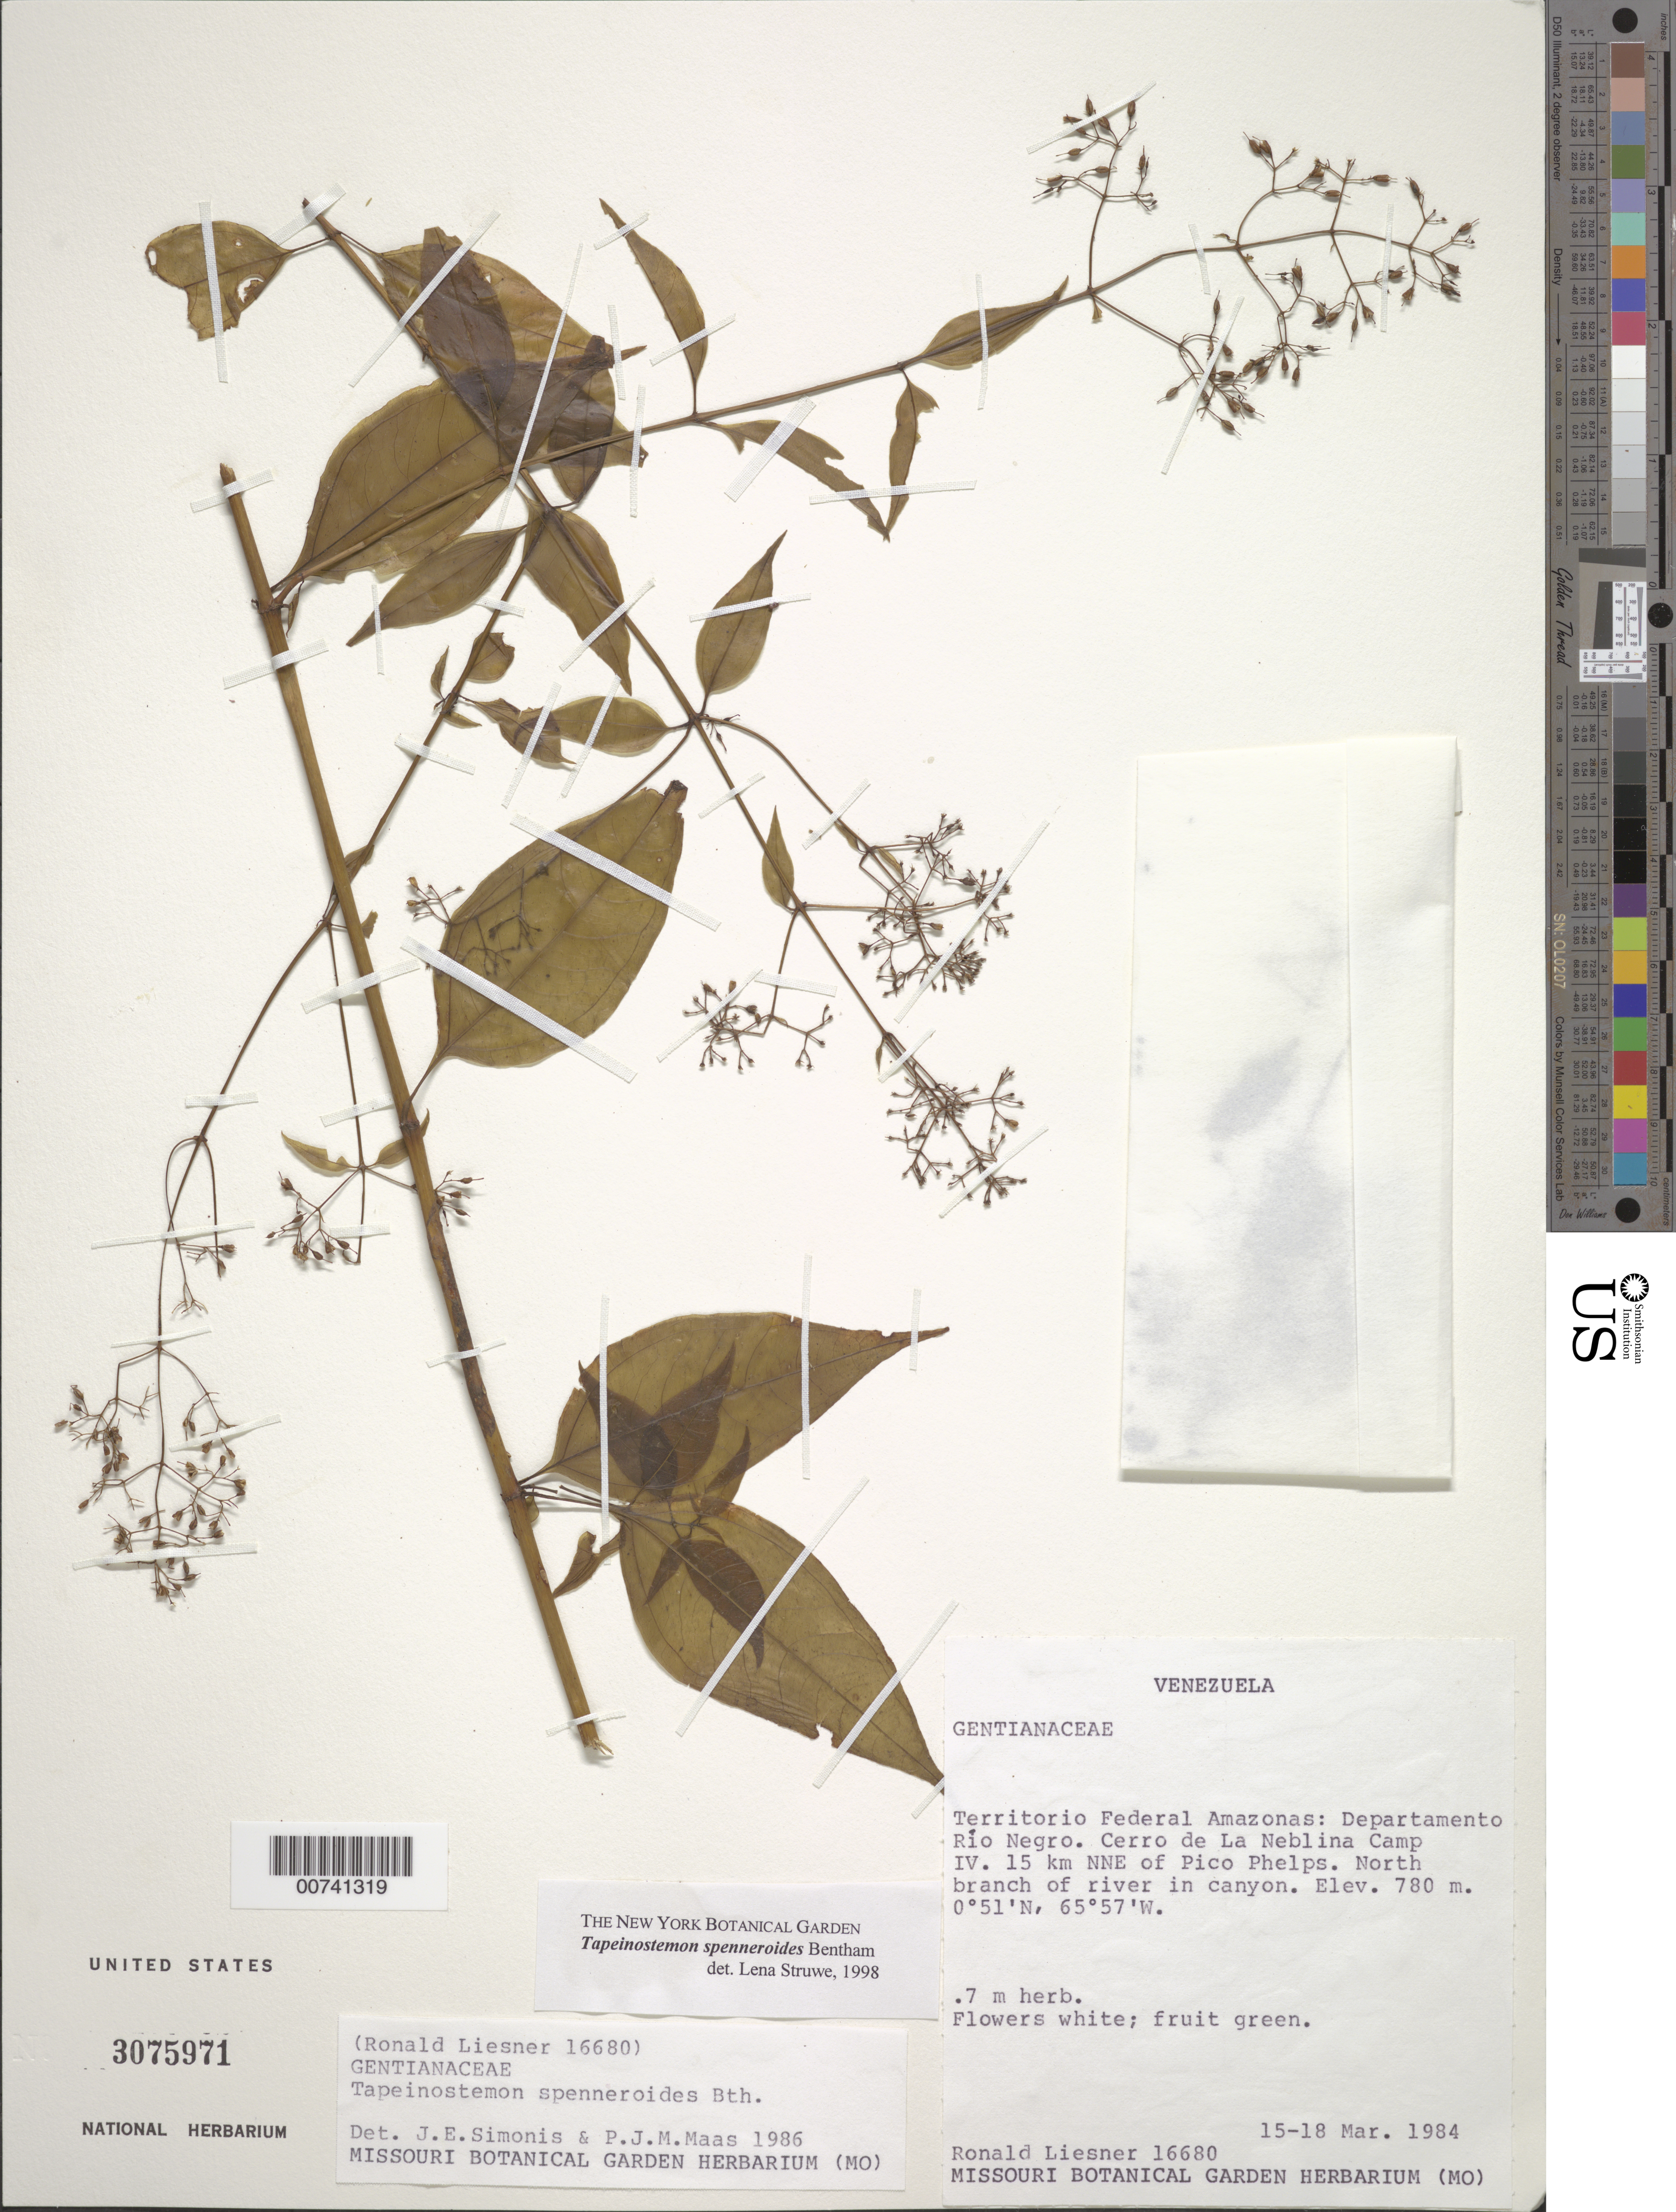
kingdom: Plantae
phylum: Tracheophyta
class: Magnoliopsida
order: Gentianales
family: Gentianaceae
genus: Tapeinostemon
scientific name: Tapeinostemon spenneroides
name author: Benth.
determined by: Struwe, L.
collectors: R. L. Liesner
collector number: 16680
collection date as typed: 15-Mar-84 to 18-Mar-84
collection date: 1984-03-15/1984-03-18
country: Venezuela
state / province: Amazonas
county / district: Río Negro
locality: Cerro de La Neblina Camp IV, 15 km NNE of Pico Phelps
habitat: North branch of river in canyon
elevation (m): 780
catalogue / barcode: US 3075971